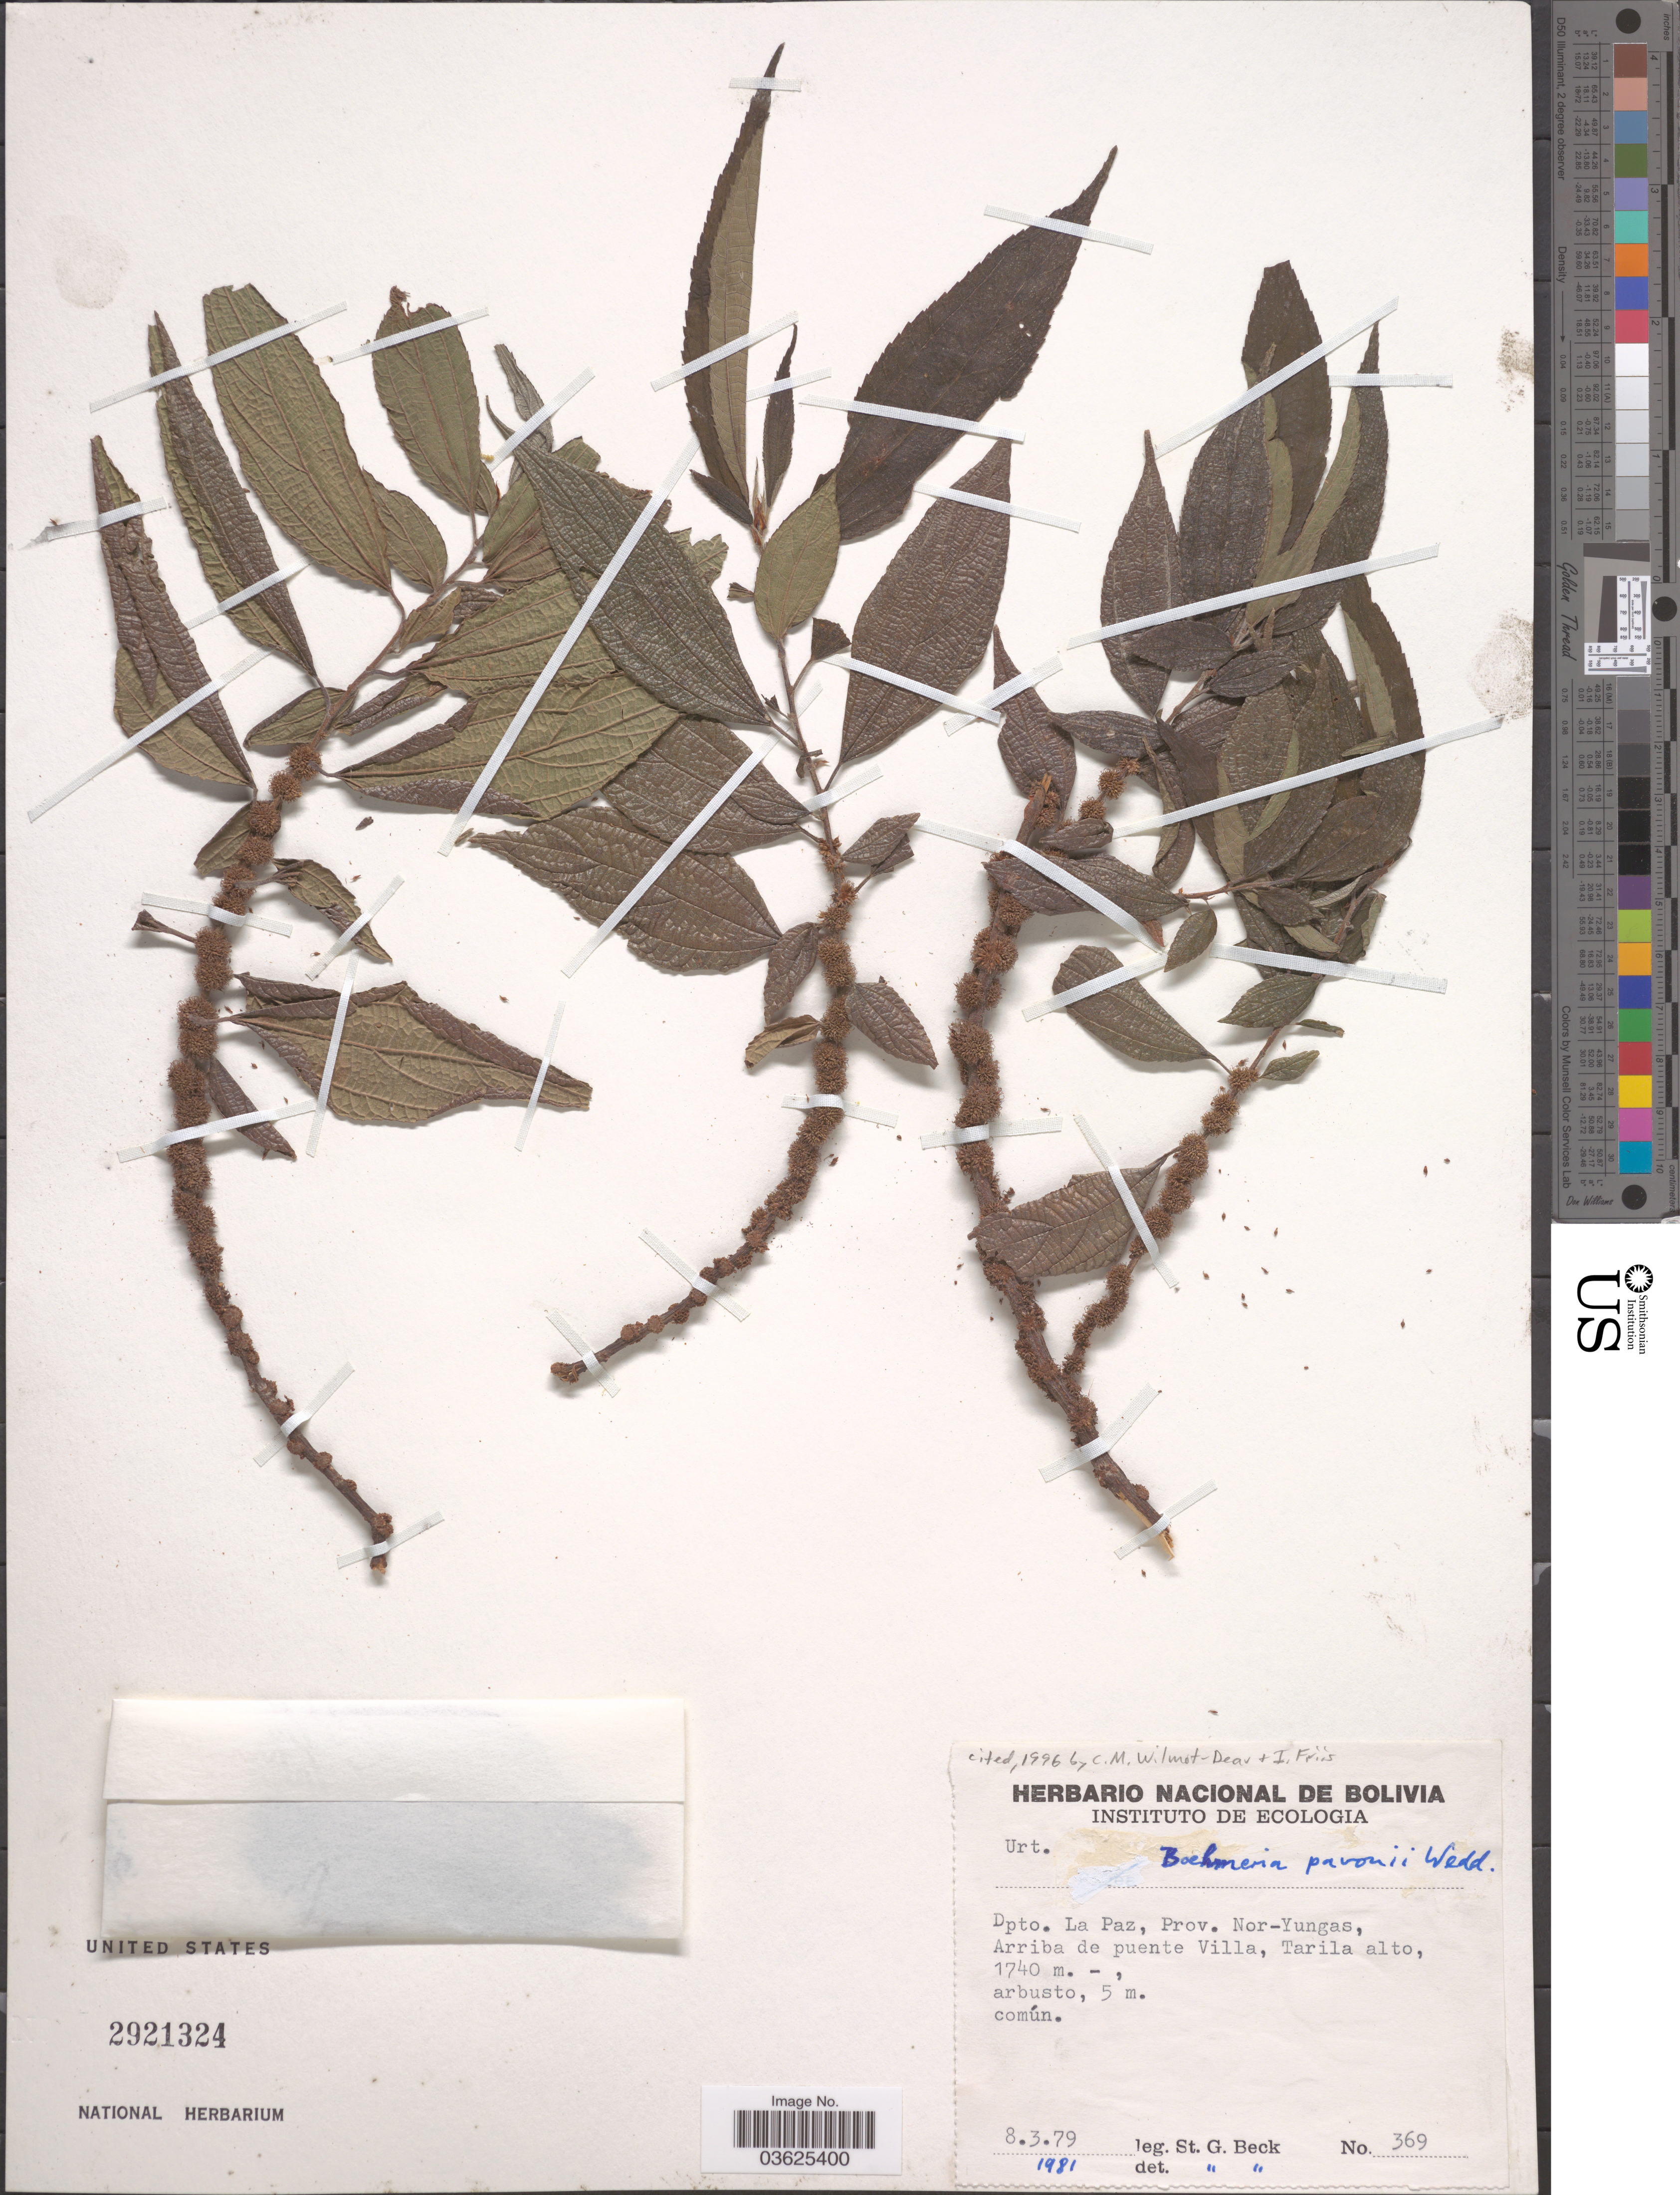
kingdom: Plantae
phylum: Tracheophyta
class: Magnoliopsida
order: Rosales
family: Urticaceae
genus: Boehmeria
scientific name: Boehmeria pavonii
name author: Wedd.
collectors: S. G. Beck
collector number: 369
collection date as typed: Transcribed d/m/y: 8/3/79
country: Bolivia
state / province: La Paz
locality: Dpto La Paz, Prov. Nor-Yungas, Arriba de puente Villa, Tarila alto.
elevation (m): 1740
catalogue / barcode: US 2921324